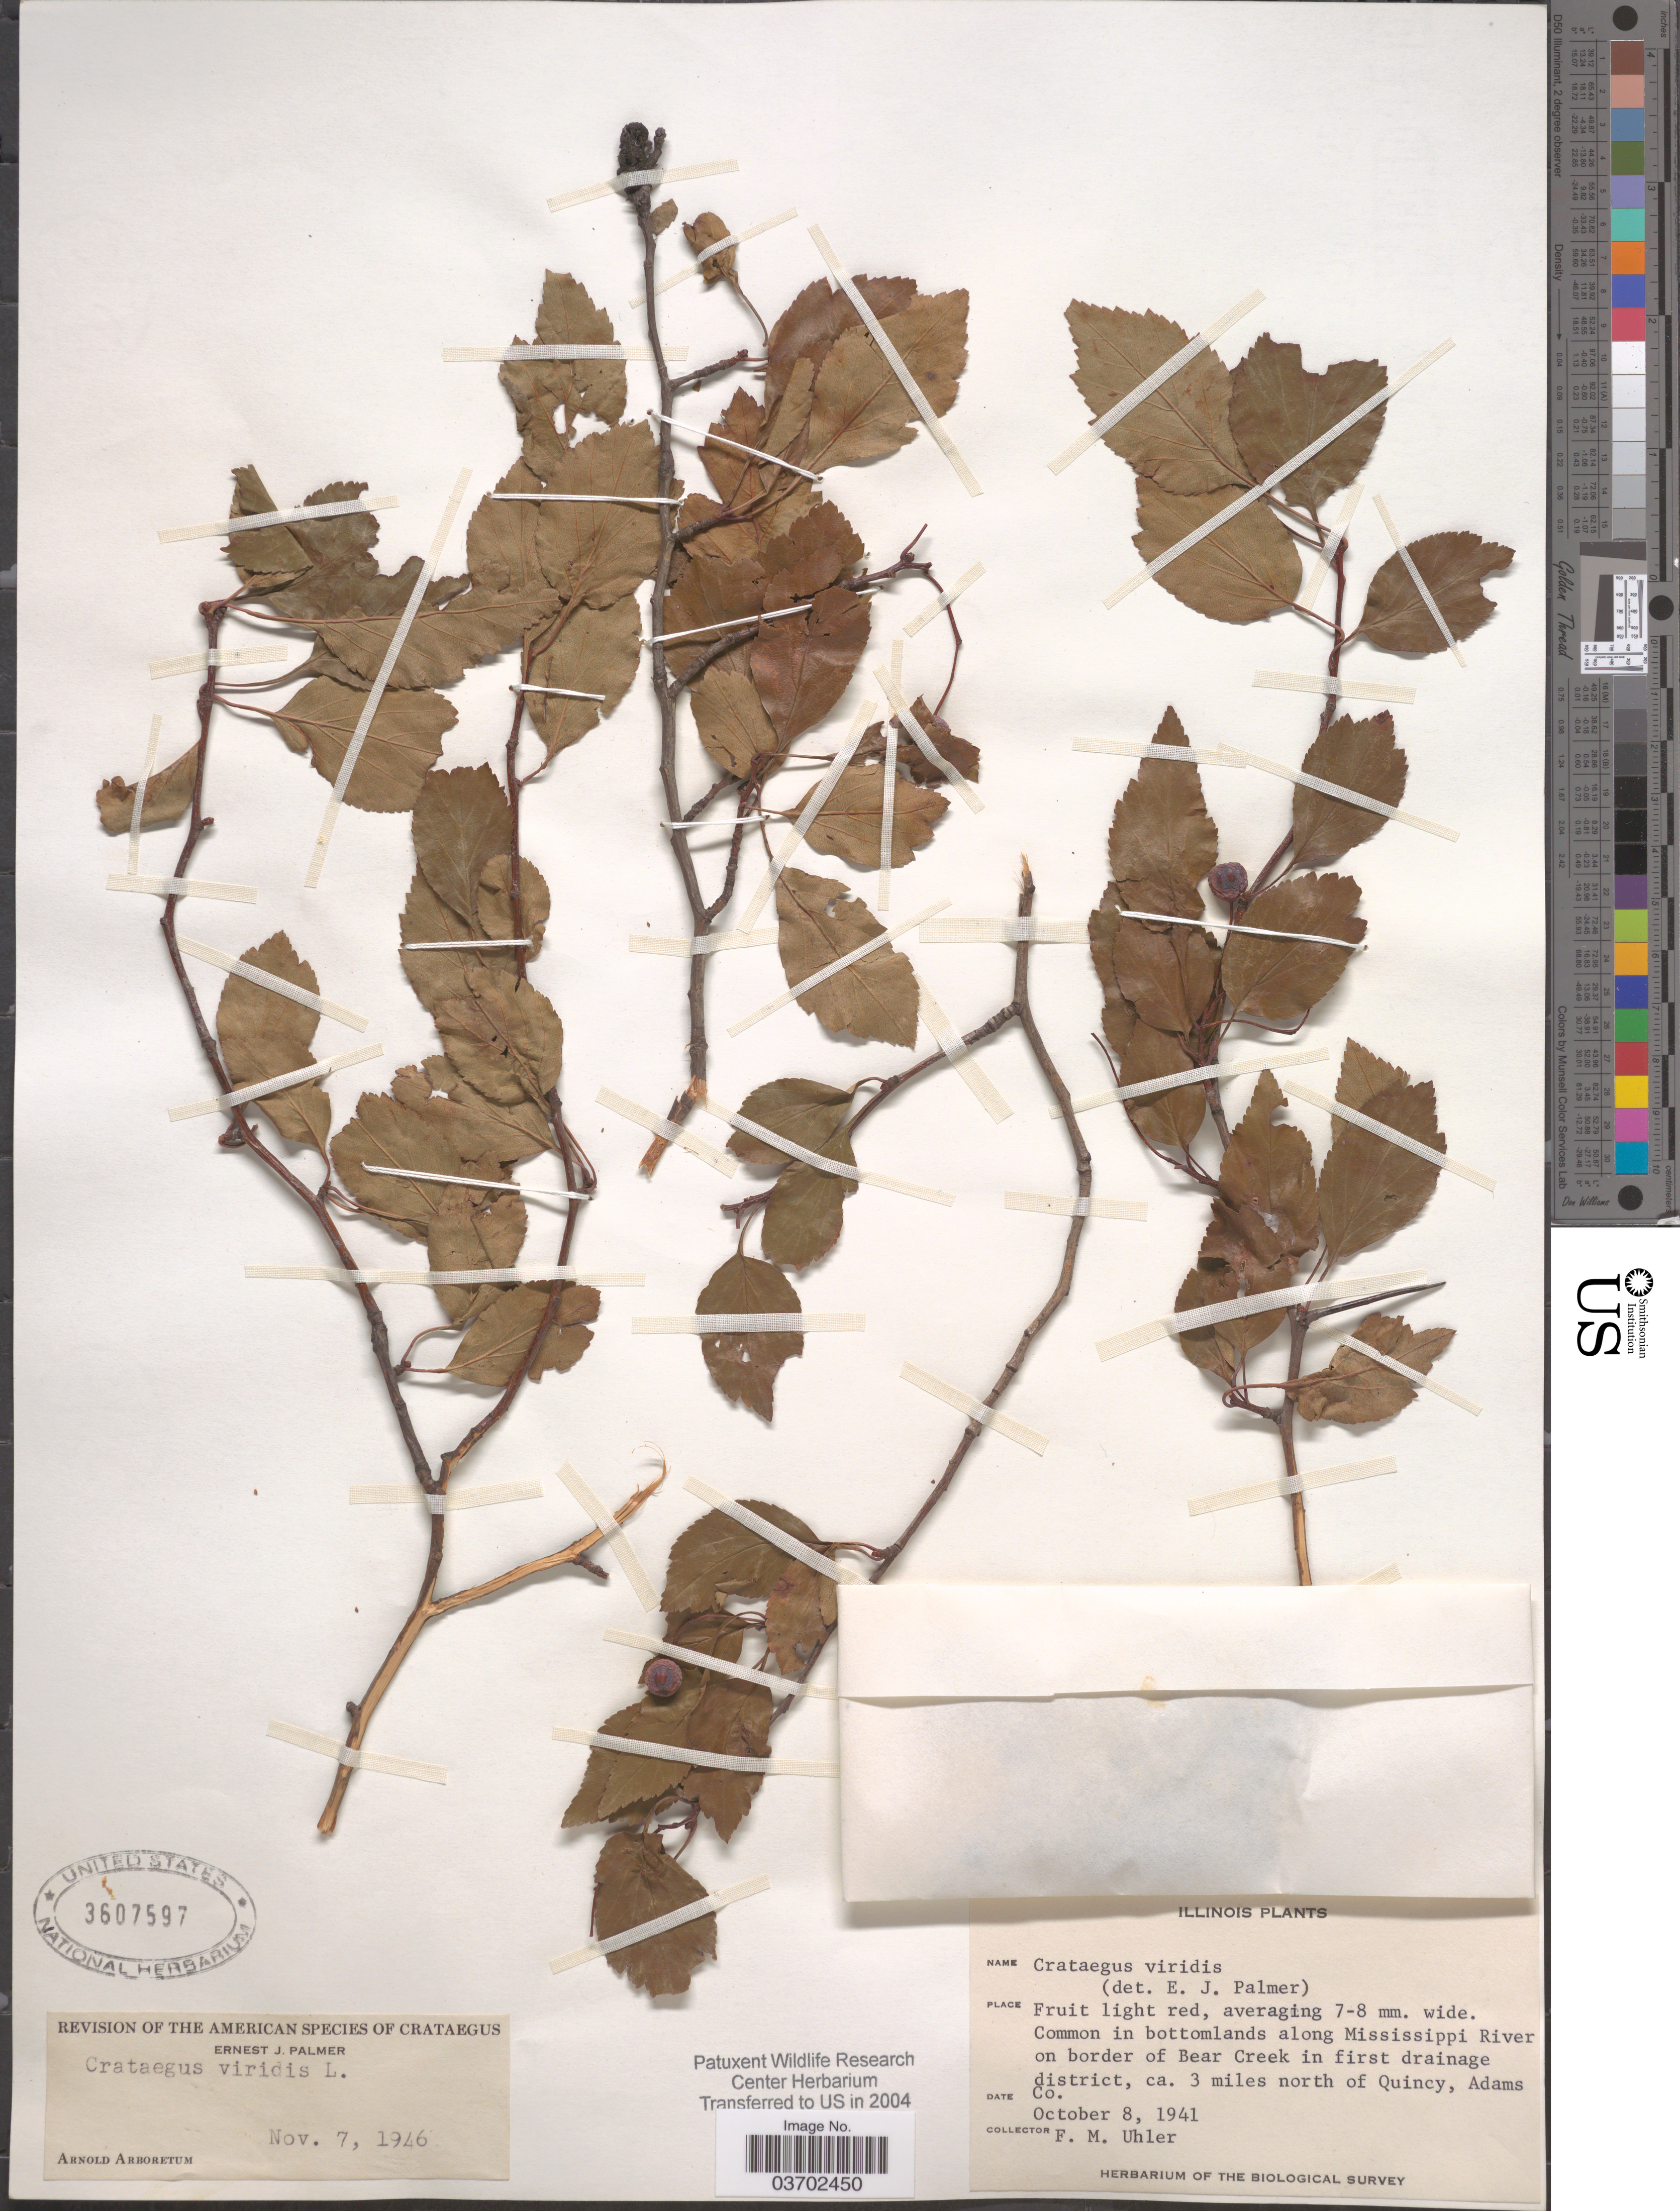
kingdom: Plantae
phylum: Tracheophyta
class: Magnoliopsida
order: Rosales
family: Rosaceae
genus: Crataegus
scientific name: Crataegus viridis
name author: L.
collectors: F. M. Uhler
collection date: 1941-10-08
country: United States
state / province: Illinois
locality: In bottomlands along Mississippi River on border of Bear Creek in first drainage district, ca. 3 miles north of Quincy, Adams Co.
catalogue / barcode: US 3607597